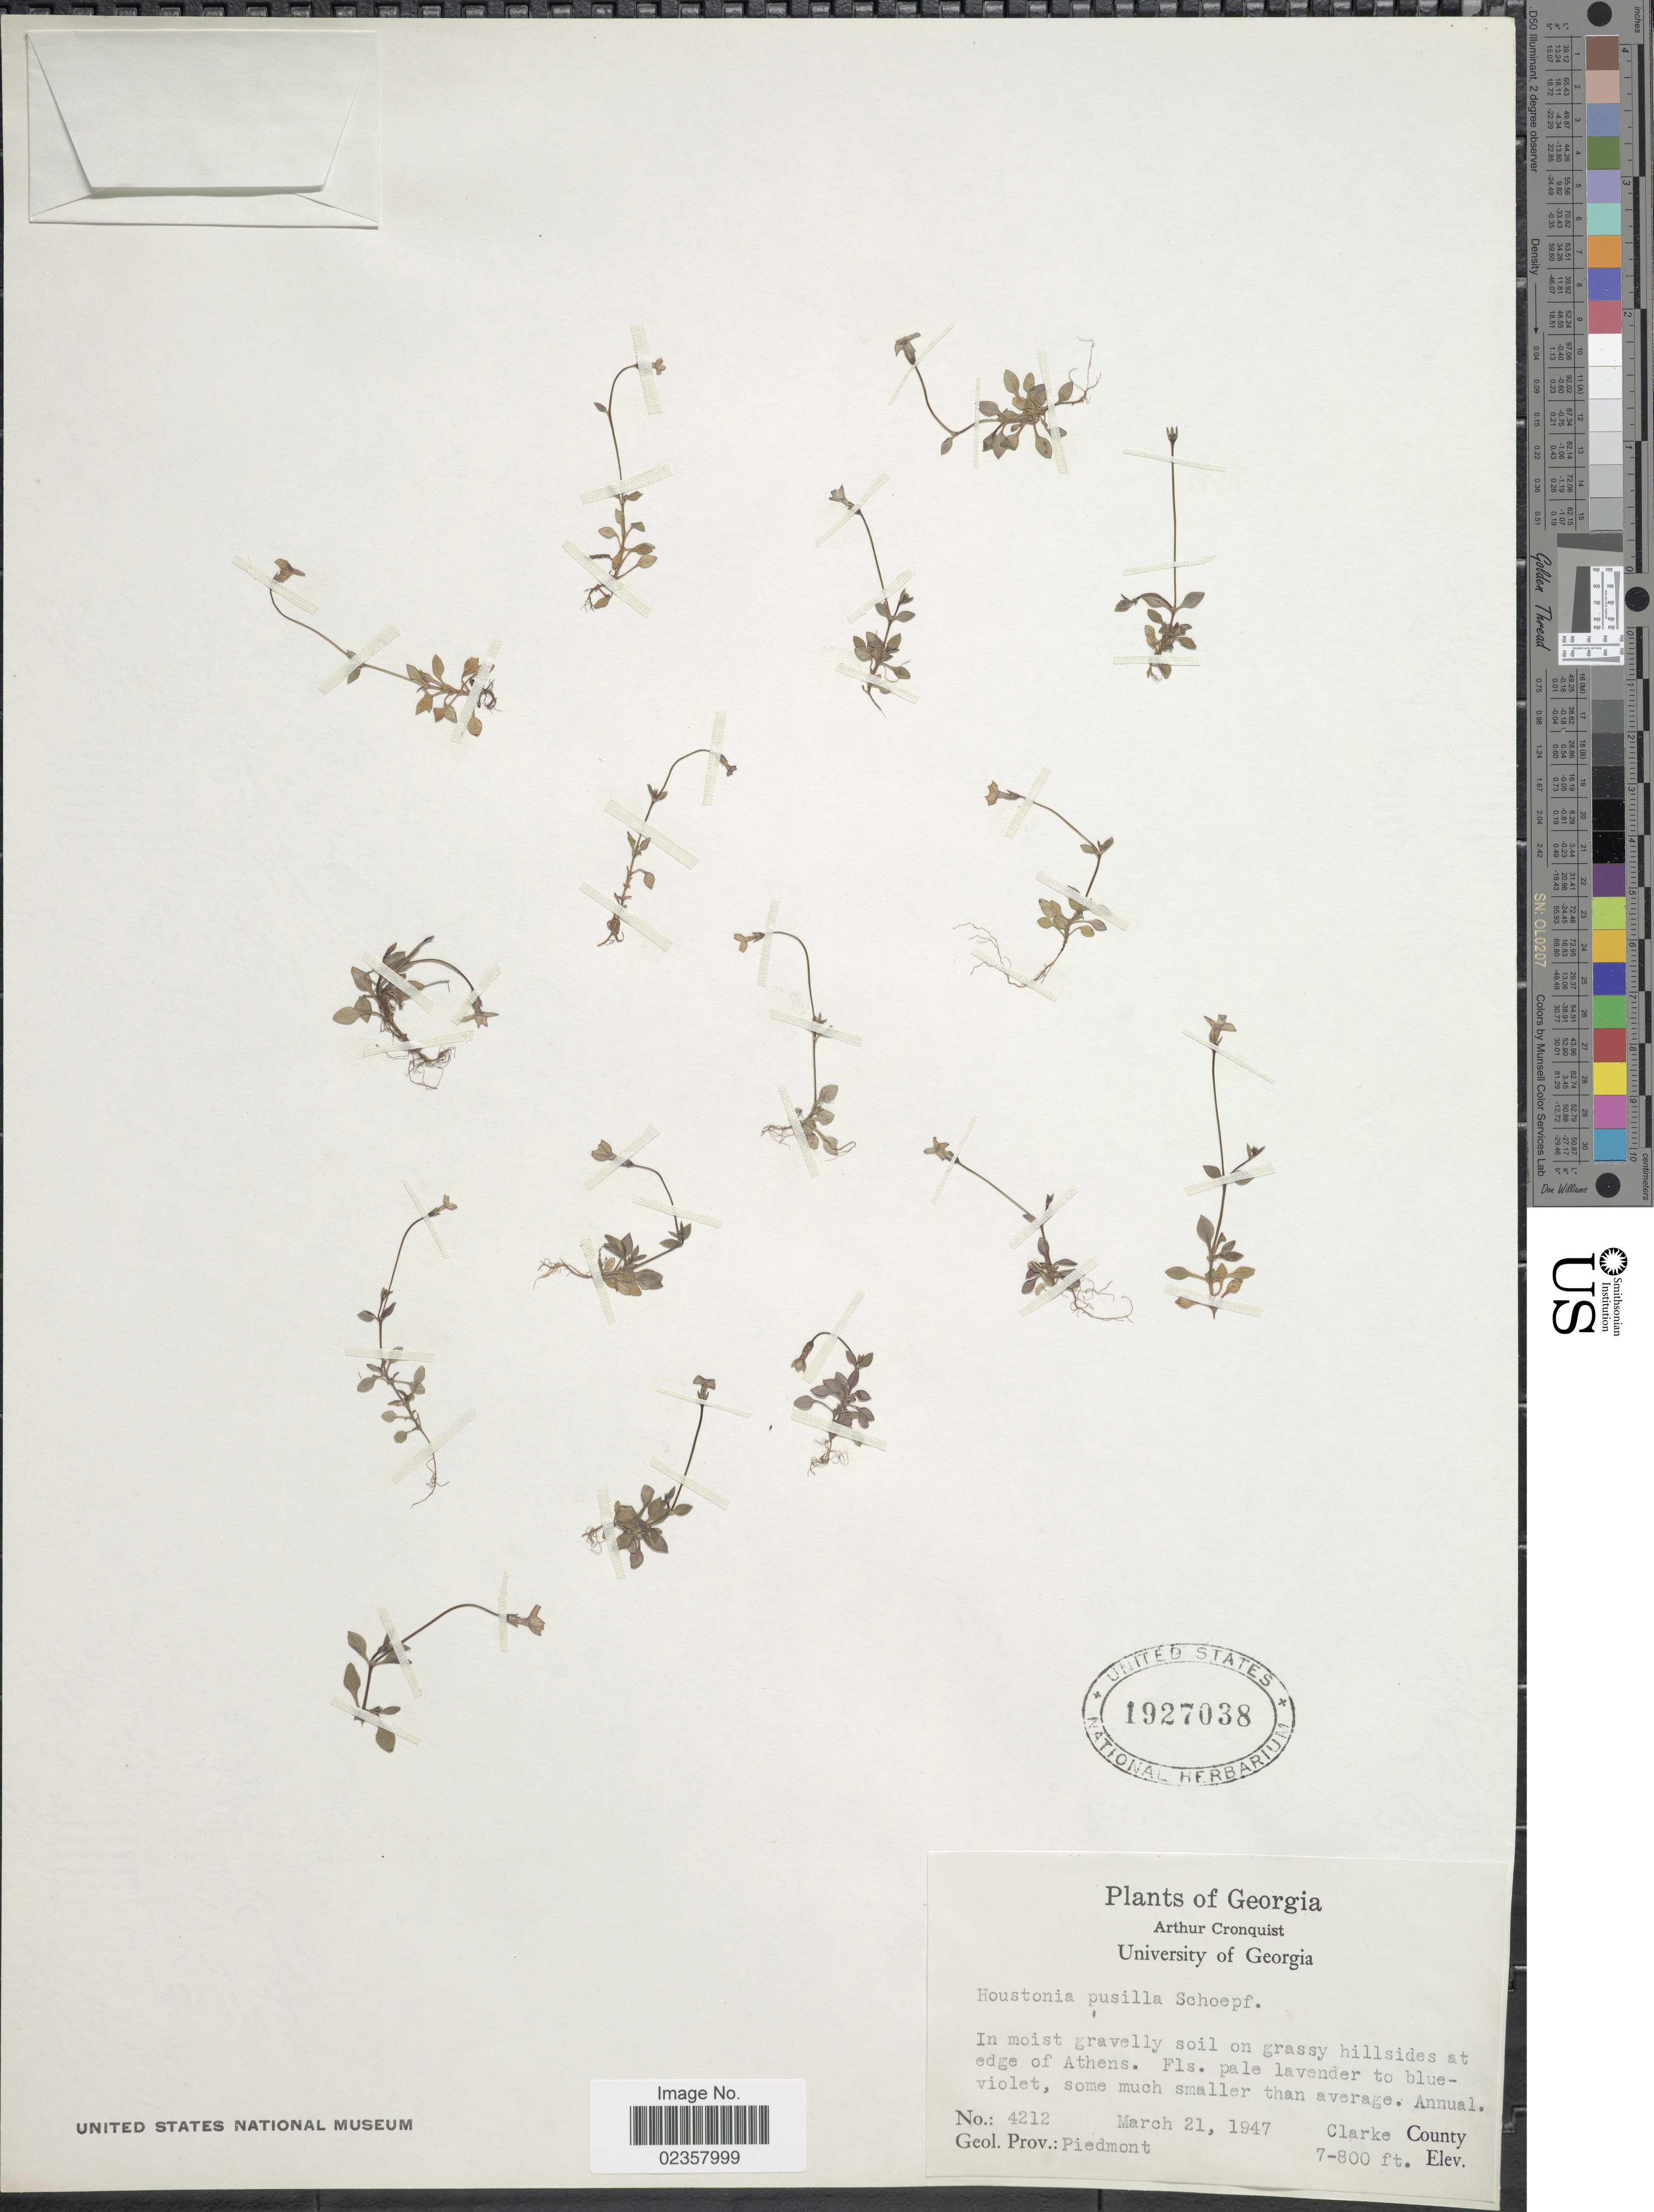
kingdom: Plantae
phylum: Tracheophyta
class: Magnoliopsida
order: Gentianales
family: Rubiaceae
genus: Houstonia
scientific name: Houstonia pusilla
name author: Schoepf.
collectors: A. J. Cronquist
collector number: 4212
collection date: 1947-03-21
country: United States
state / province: Georgia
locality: Geol. Prov.: Piemont, Clarke County .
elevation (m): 213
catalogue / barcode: US 1927038